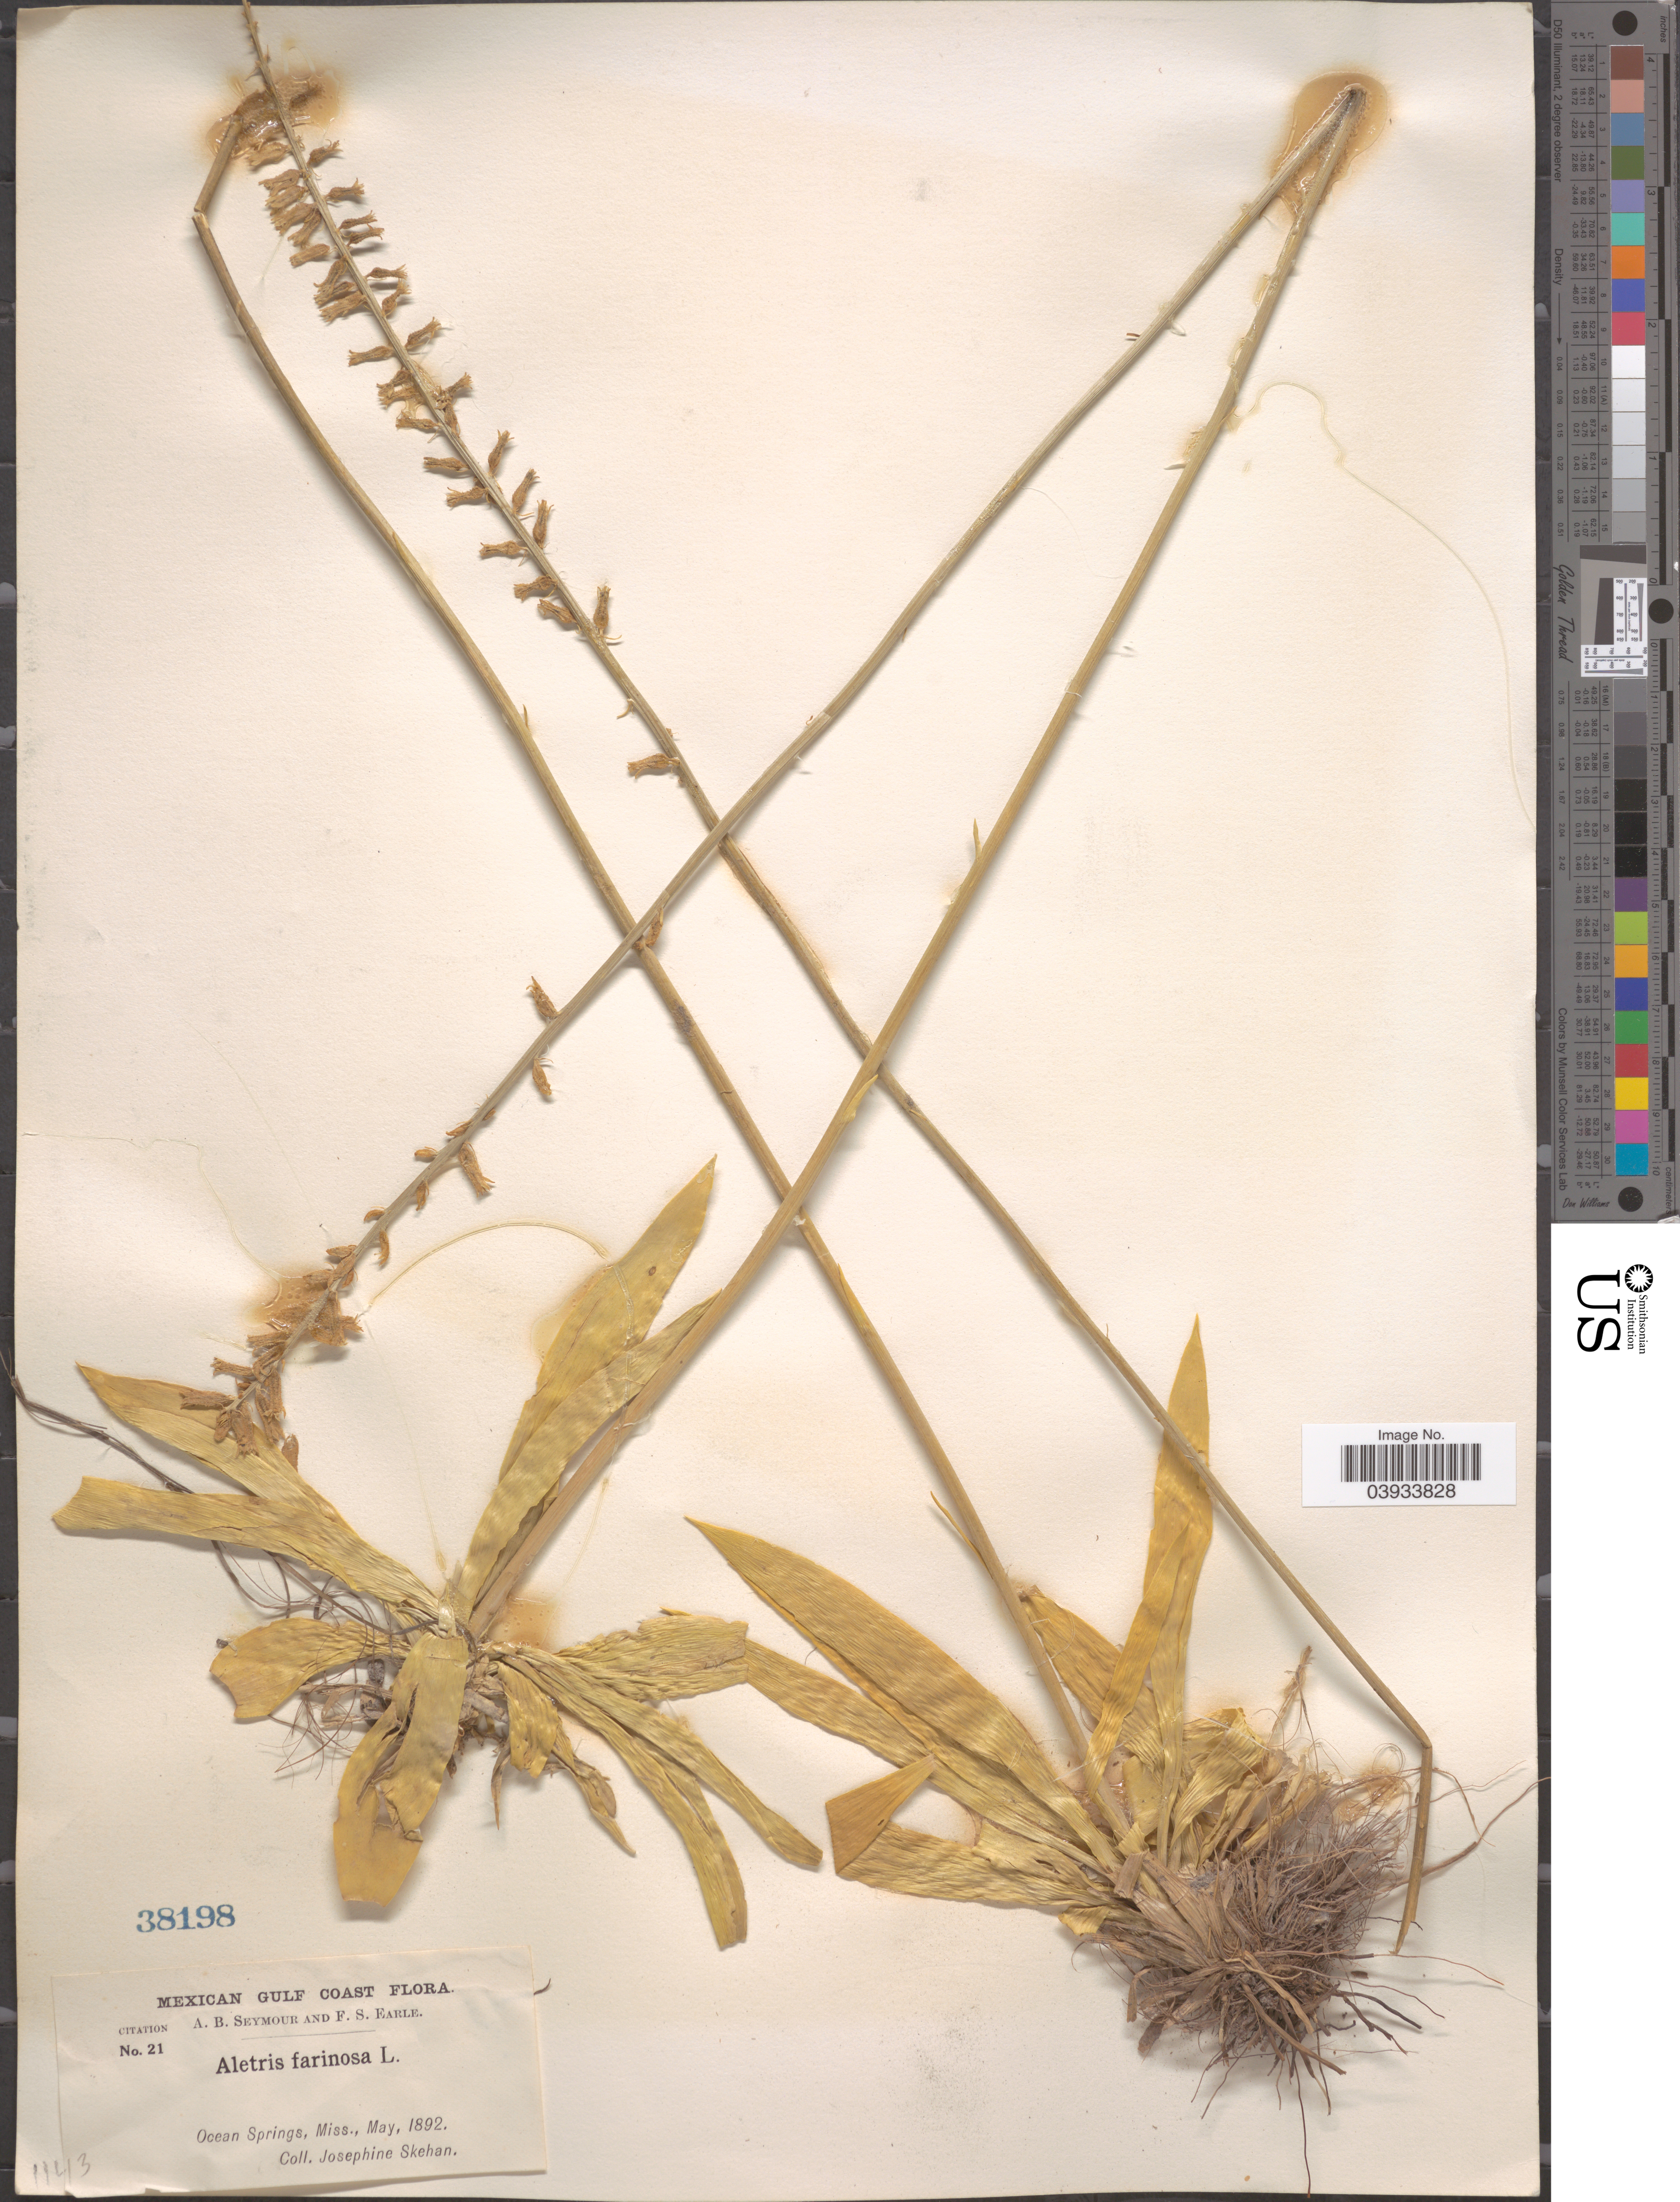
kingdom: Plantae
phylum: Tracheophyta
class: Liliopsida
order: Dioscoreales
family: Nartheciaceae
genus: Aletris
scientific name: Aletris farinosa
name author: L.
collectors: J. Skehan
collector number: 21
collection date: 1892-05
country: United States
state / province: Mississippi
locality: Mexican Gulf Coast. Ocean Springs.